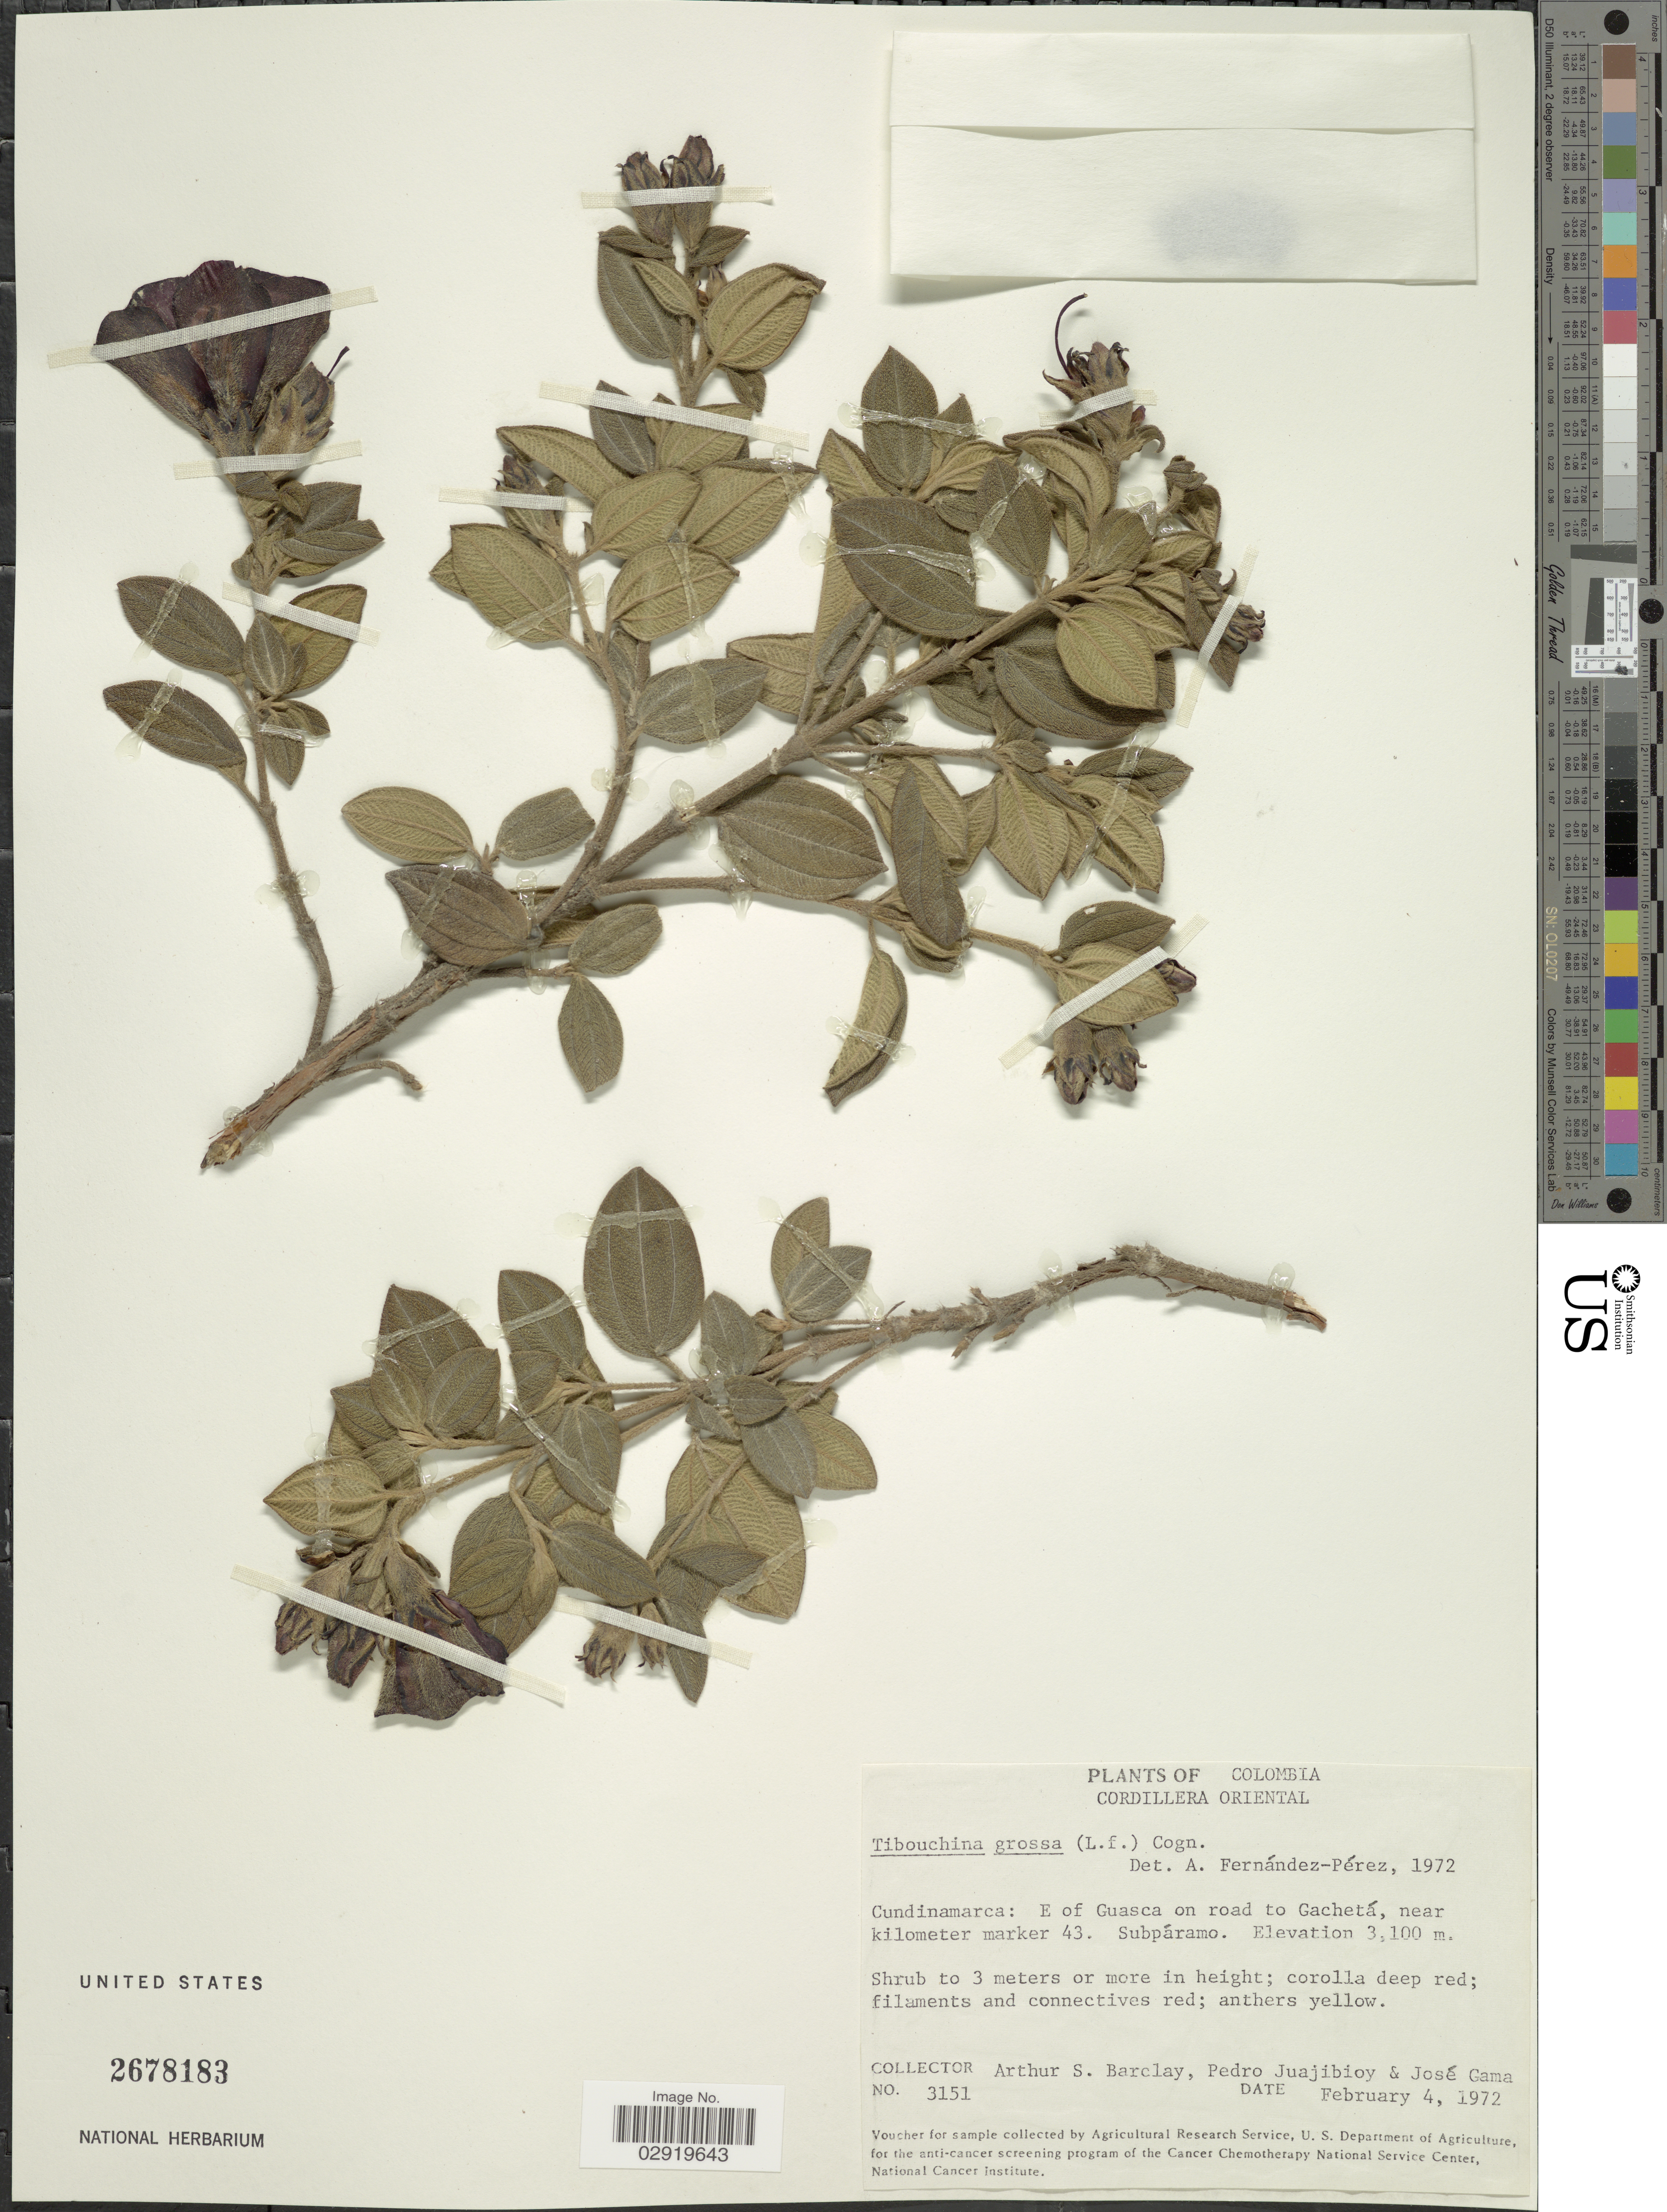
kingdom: Plantae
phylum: Tracheophyta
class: Magnoliopsida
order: Myrtales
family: Melastomataceae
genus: Chaetogastra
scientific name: Chaetogastra grossa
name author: (L. f.) P.J.F. Guim. & Michelang.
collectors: A. S. Barclay, P. Juajibioy & J. Gama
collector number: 3151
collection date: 1972-02-04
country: Colombia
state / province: Cundinamarca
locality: Cordillera Oriental. E of Guasca on road to Gachetá, near kilometer marker 43.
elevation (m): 3100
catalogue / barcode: US 2678183